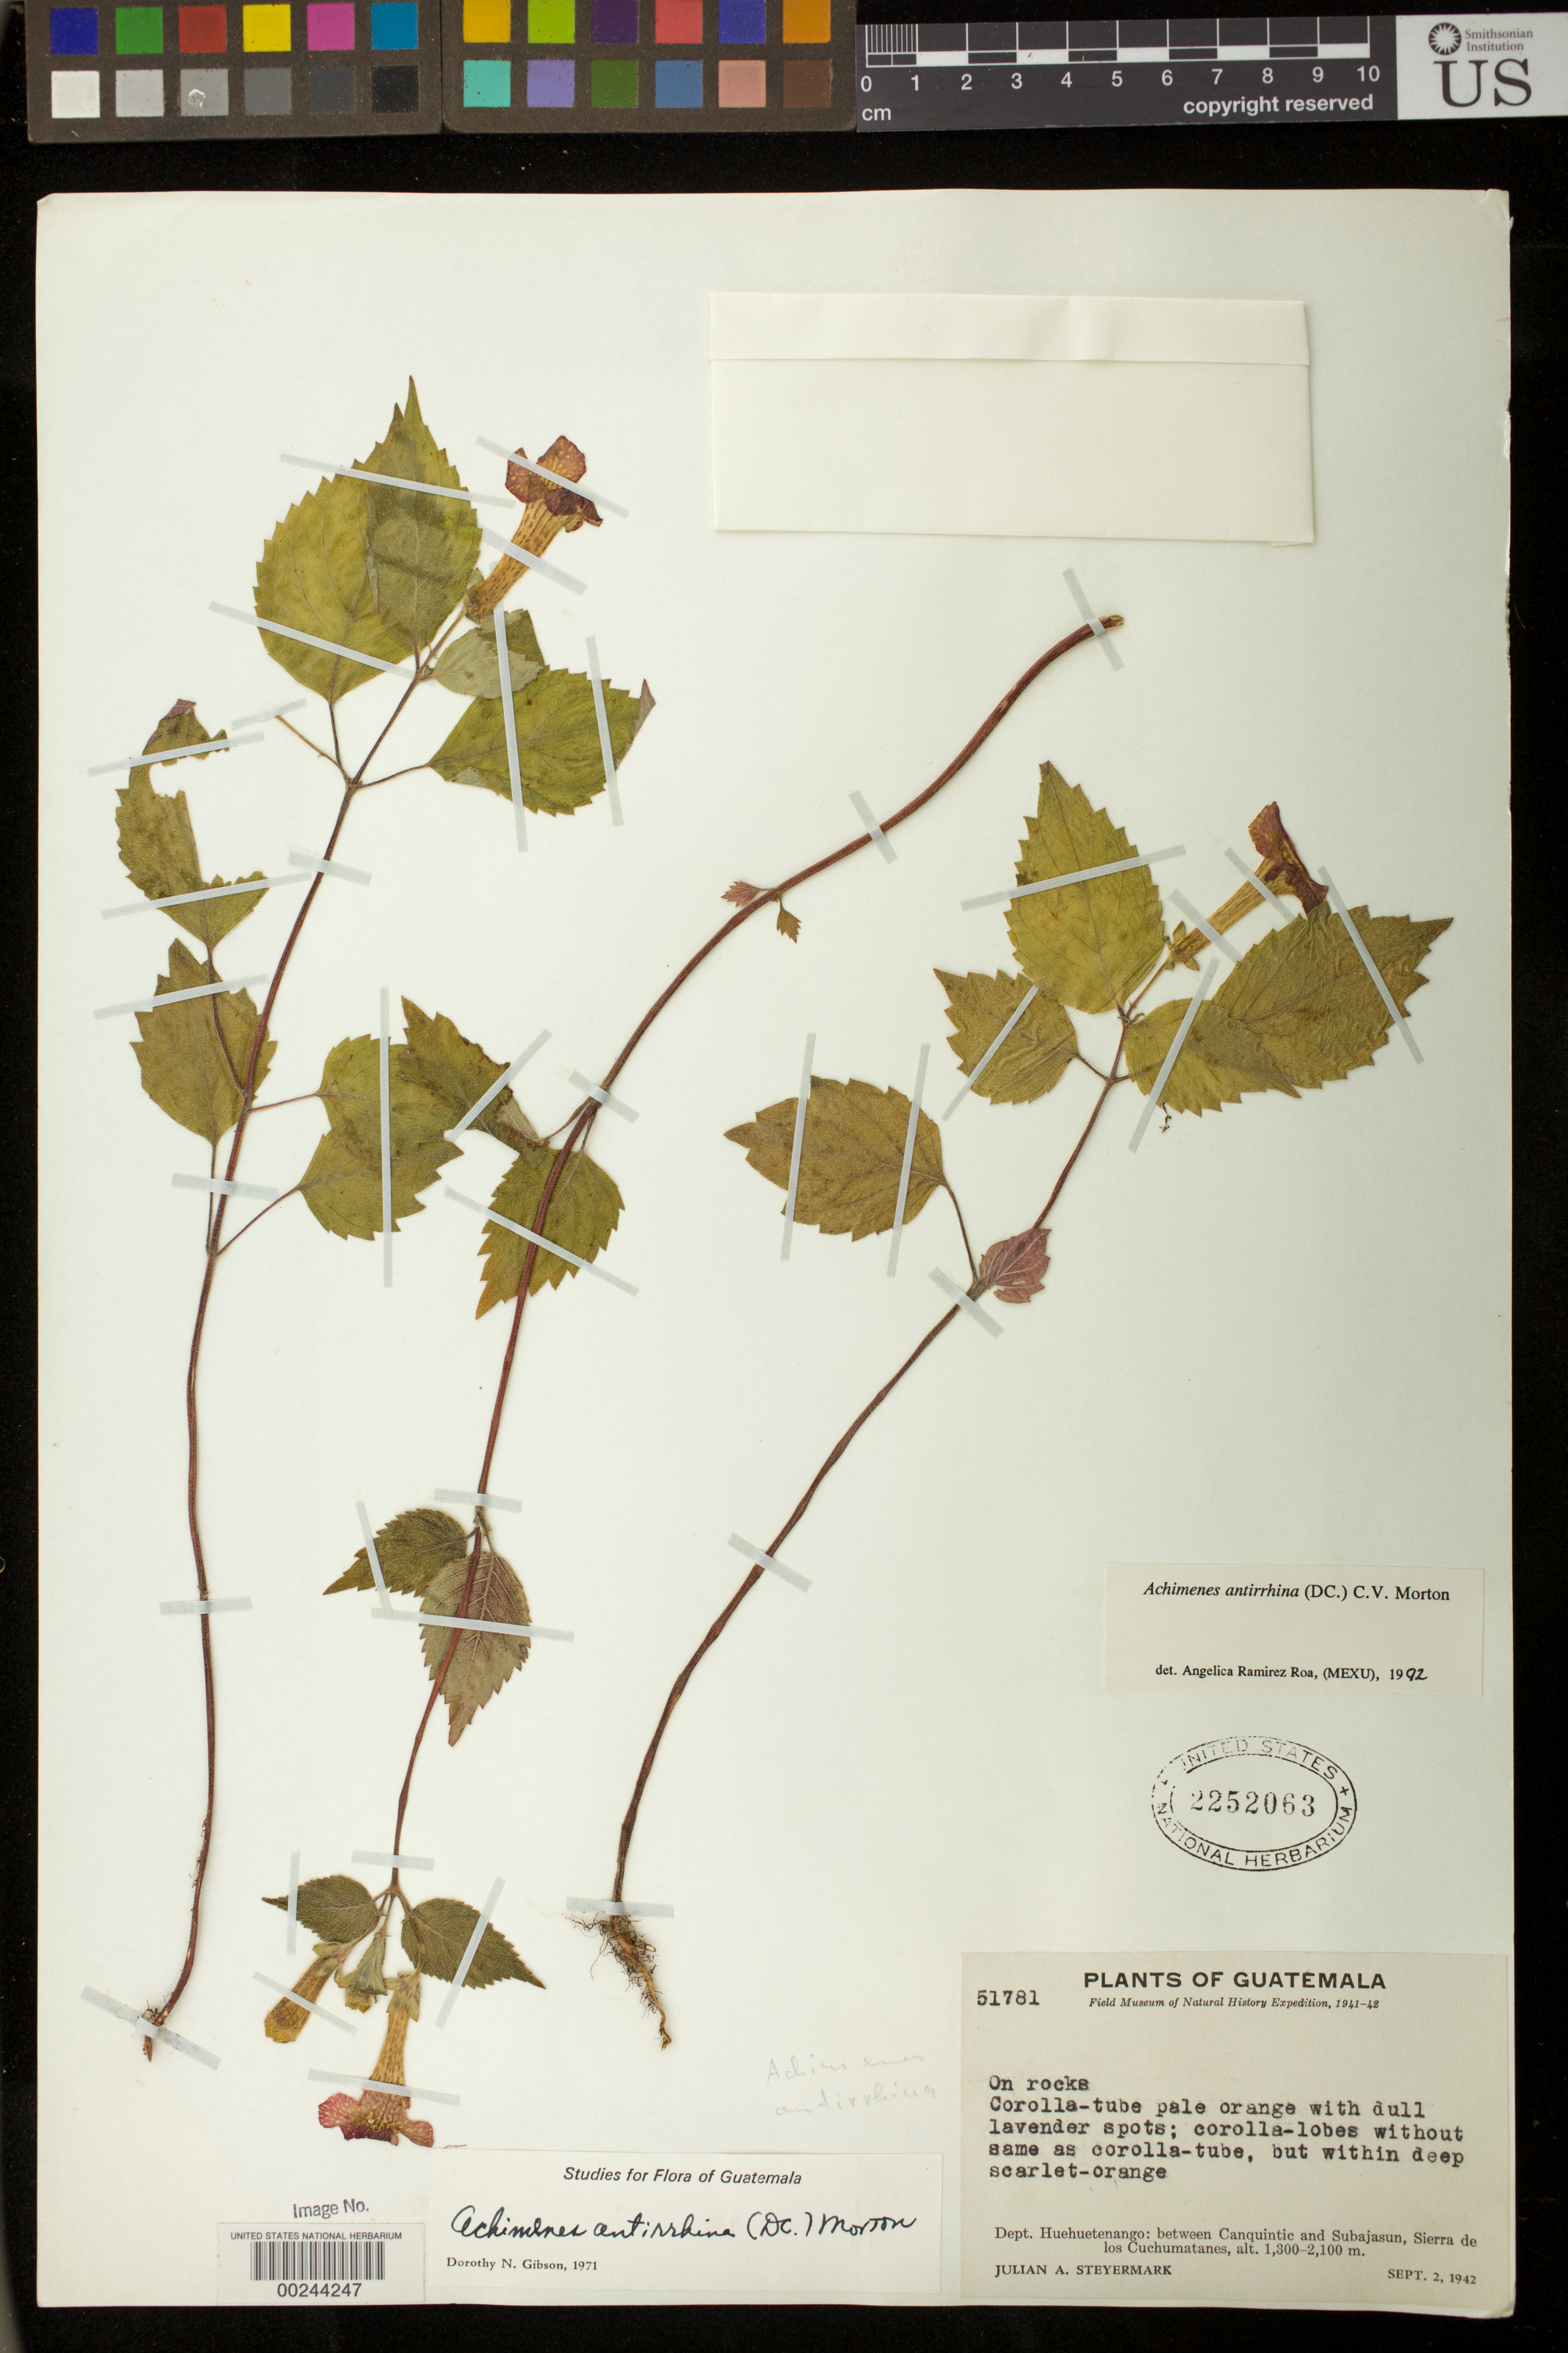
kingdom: Plantae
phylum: Tracheophyta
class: Magnoliopsida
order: Lamiales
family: Gesneriaceae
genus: Achimenes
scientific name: Achimenes antirrhina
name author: (DC.) C.V. Morton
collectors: J. Steyermark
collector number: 51781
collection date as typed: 02 Sep 1942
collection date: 1942-09-02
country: Guatemala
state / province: Huehuetenango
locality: Between Canquintic and Subajasun, Sierra de los Cuchumatanes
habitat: On rocks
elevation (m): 1300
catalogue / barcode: US 2252063